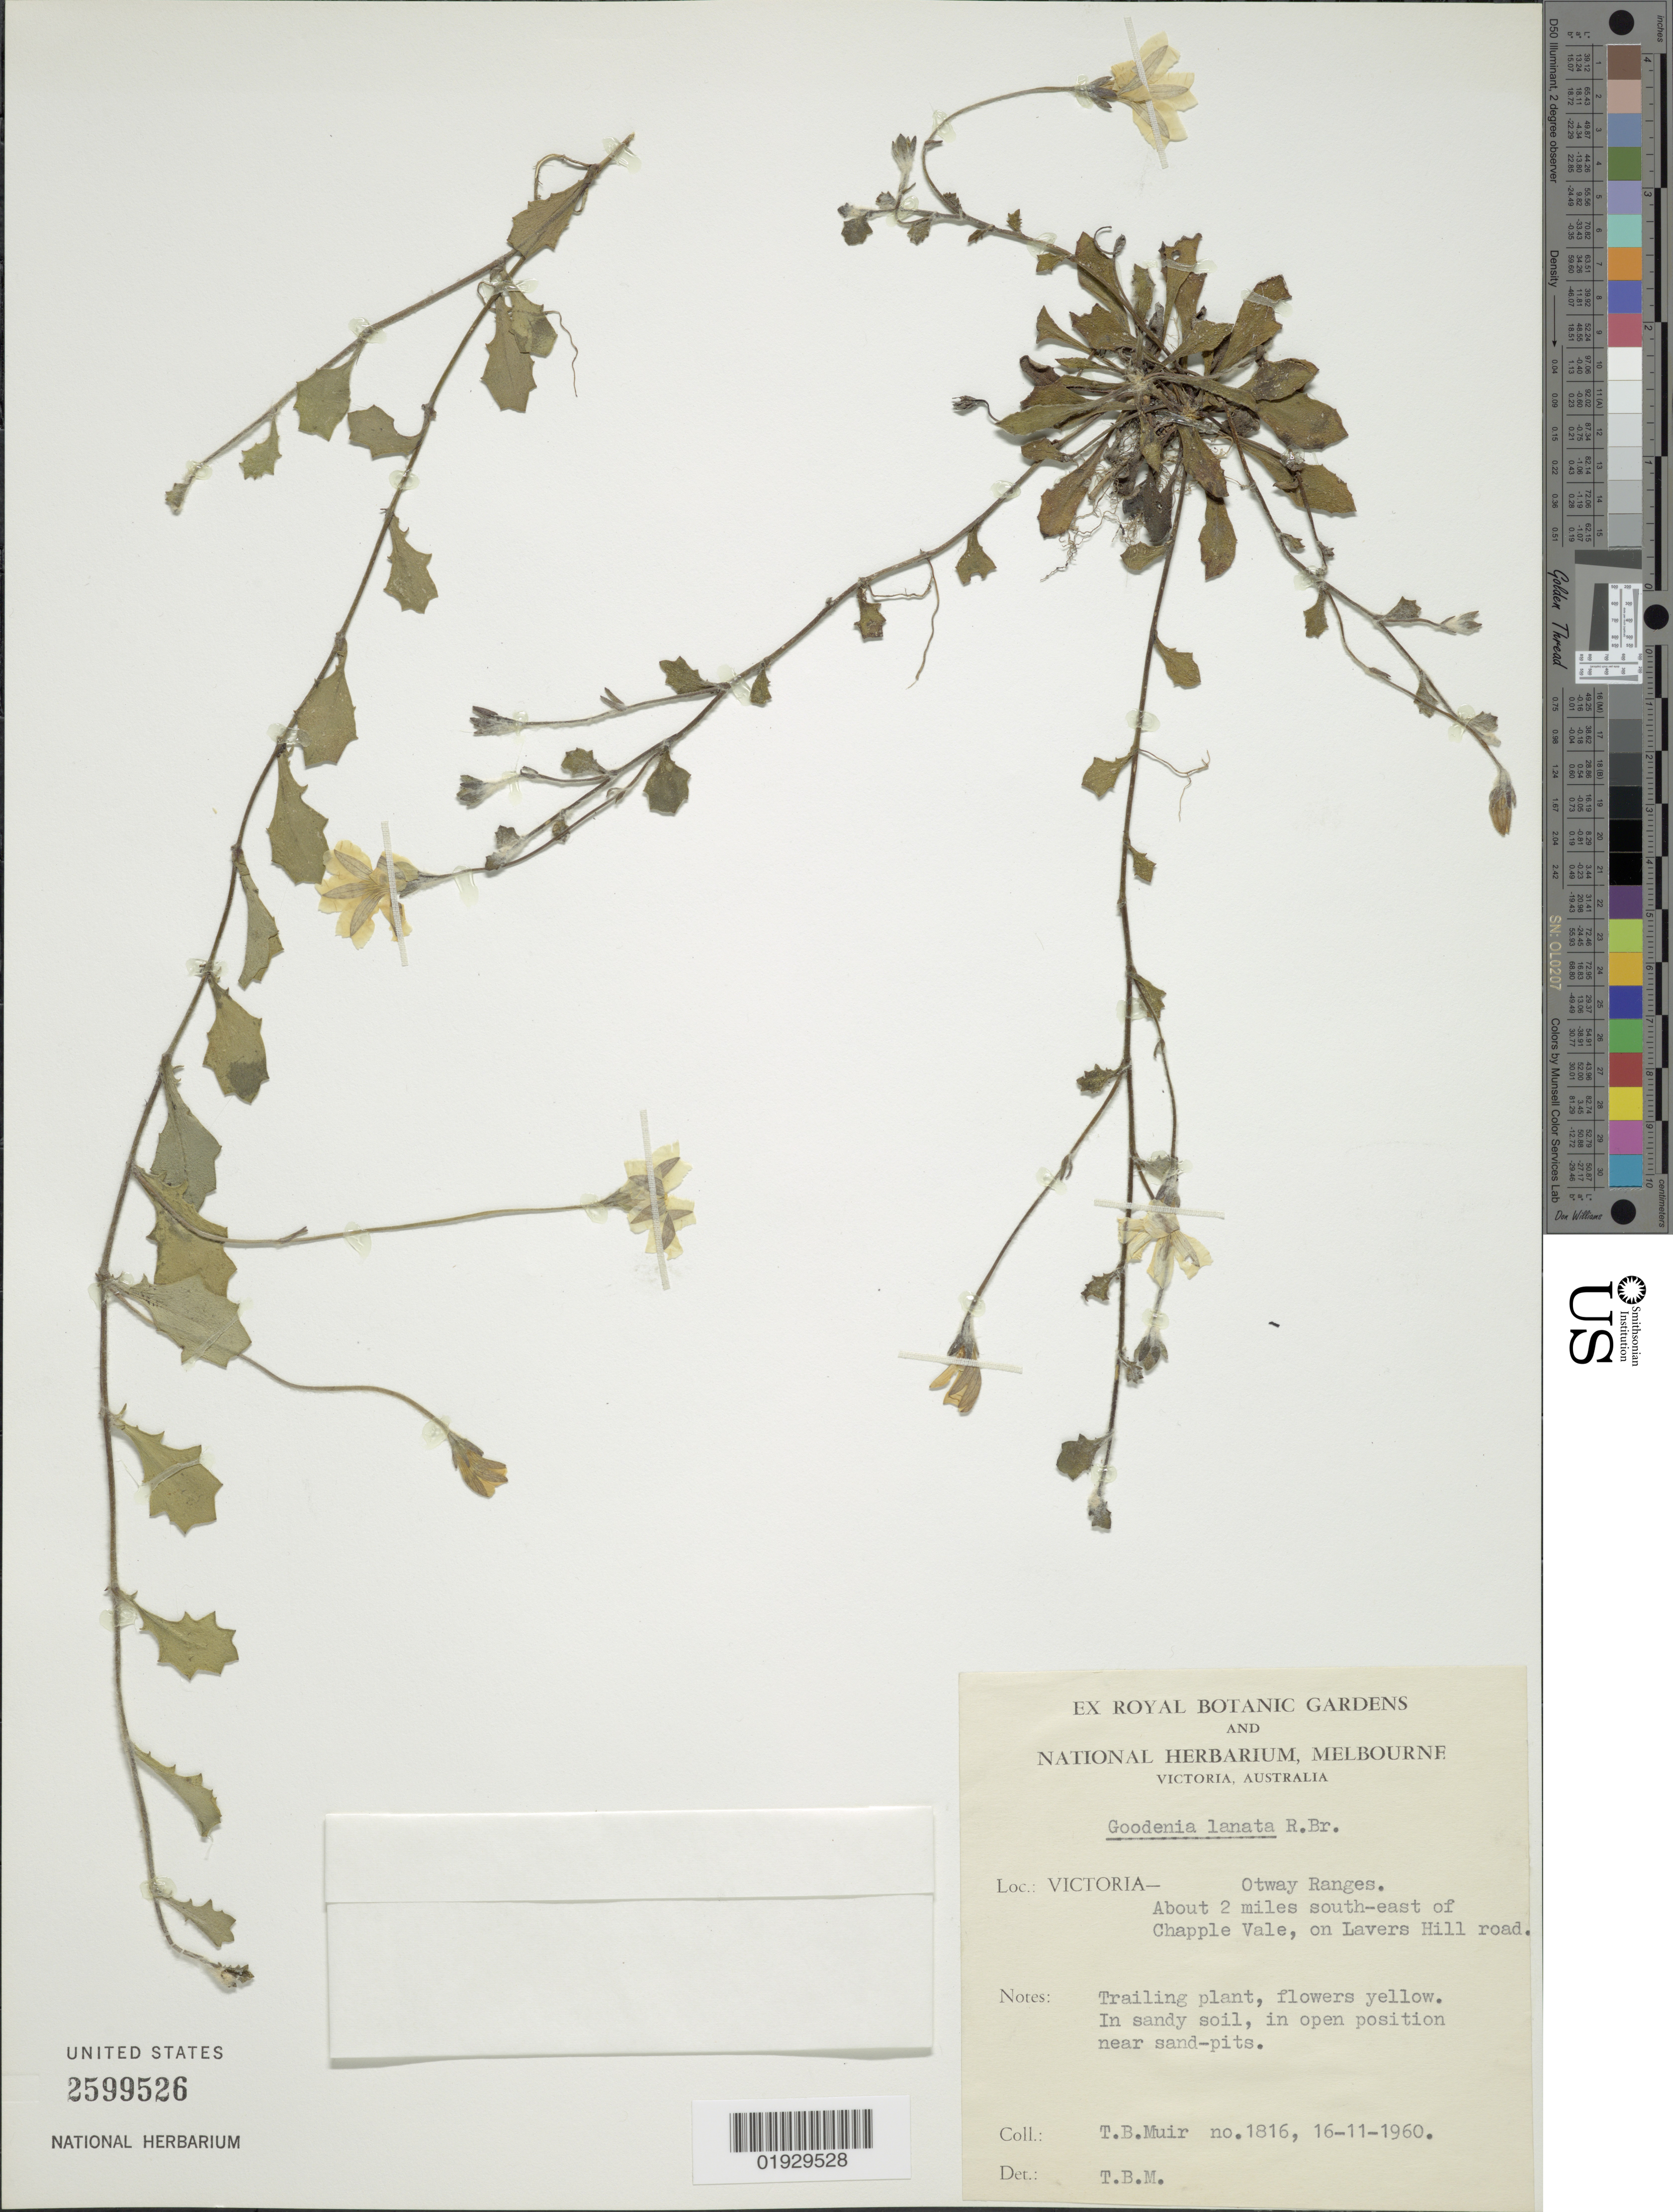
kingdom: Plantae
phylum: Tracheophyta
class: Magnoliopsida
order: Asterales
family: Goodeniaceae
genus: Goodenia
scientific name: Goodenia lanata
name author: R. Br.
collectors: T. Muir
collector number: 1816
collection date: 1960-11-16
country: Australia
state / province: Victoria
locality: Victoria - Otway Ranges. About 2 miles south-east of Chapple Vale, on Lavers Hill road.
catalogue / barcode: US 2599526